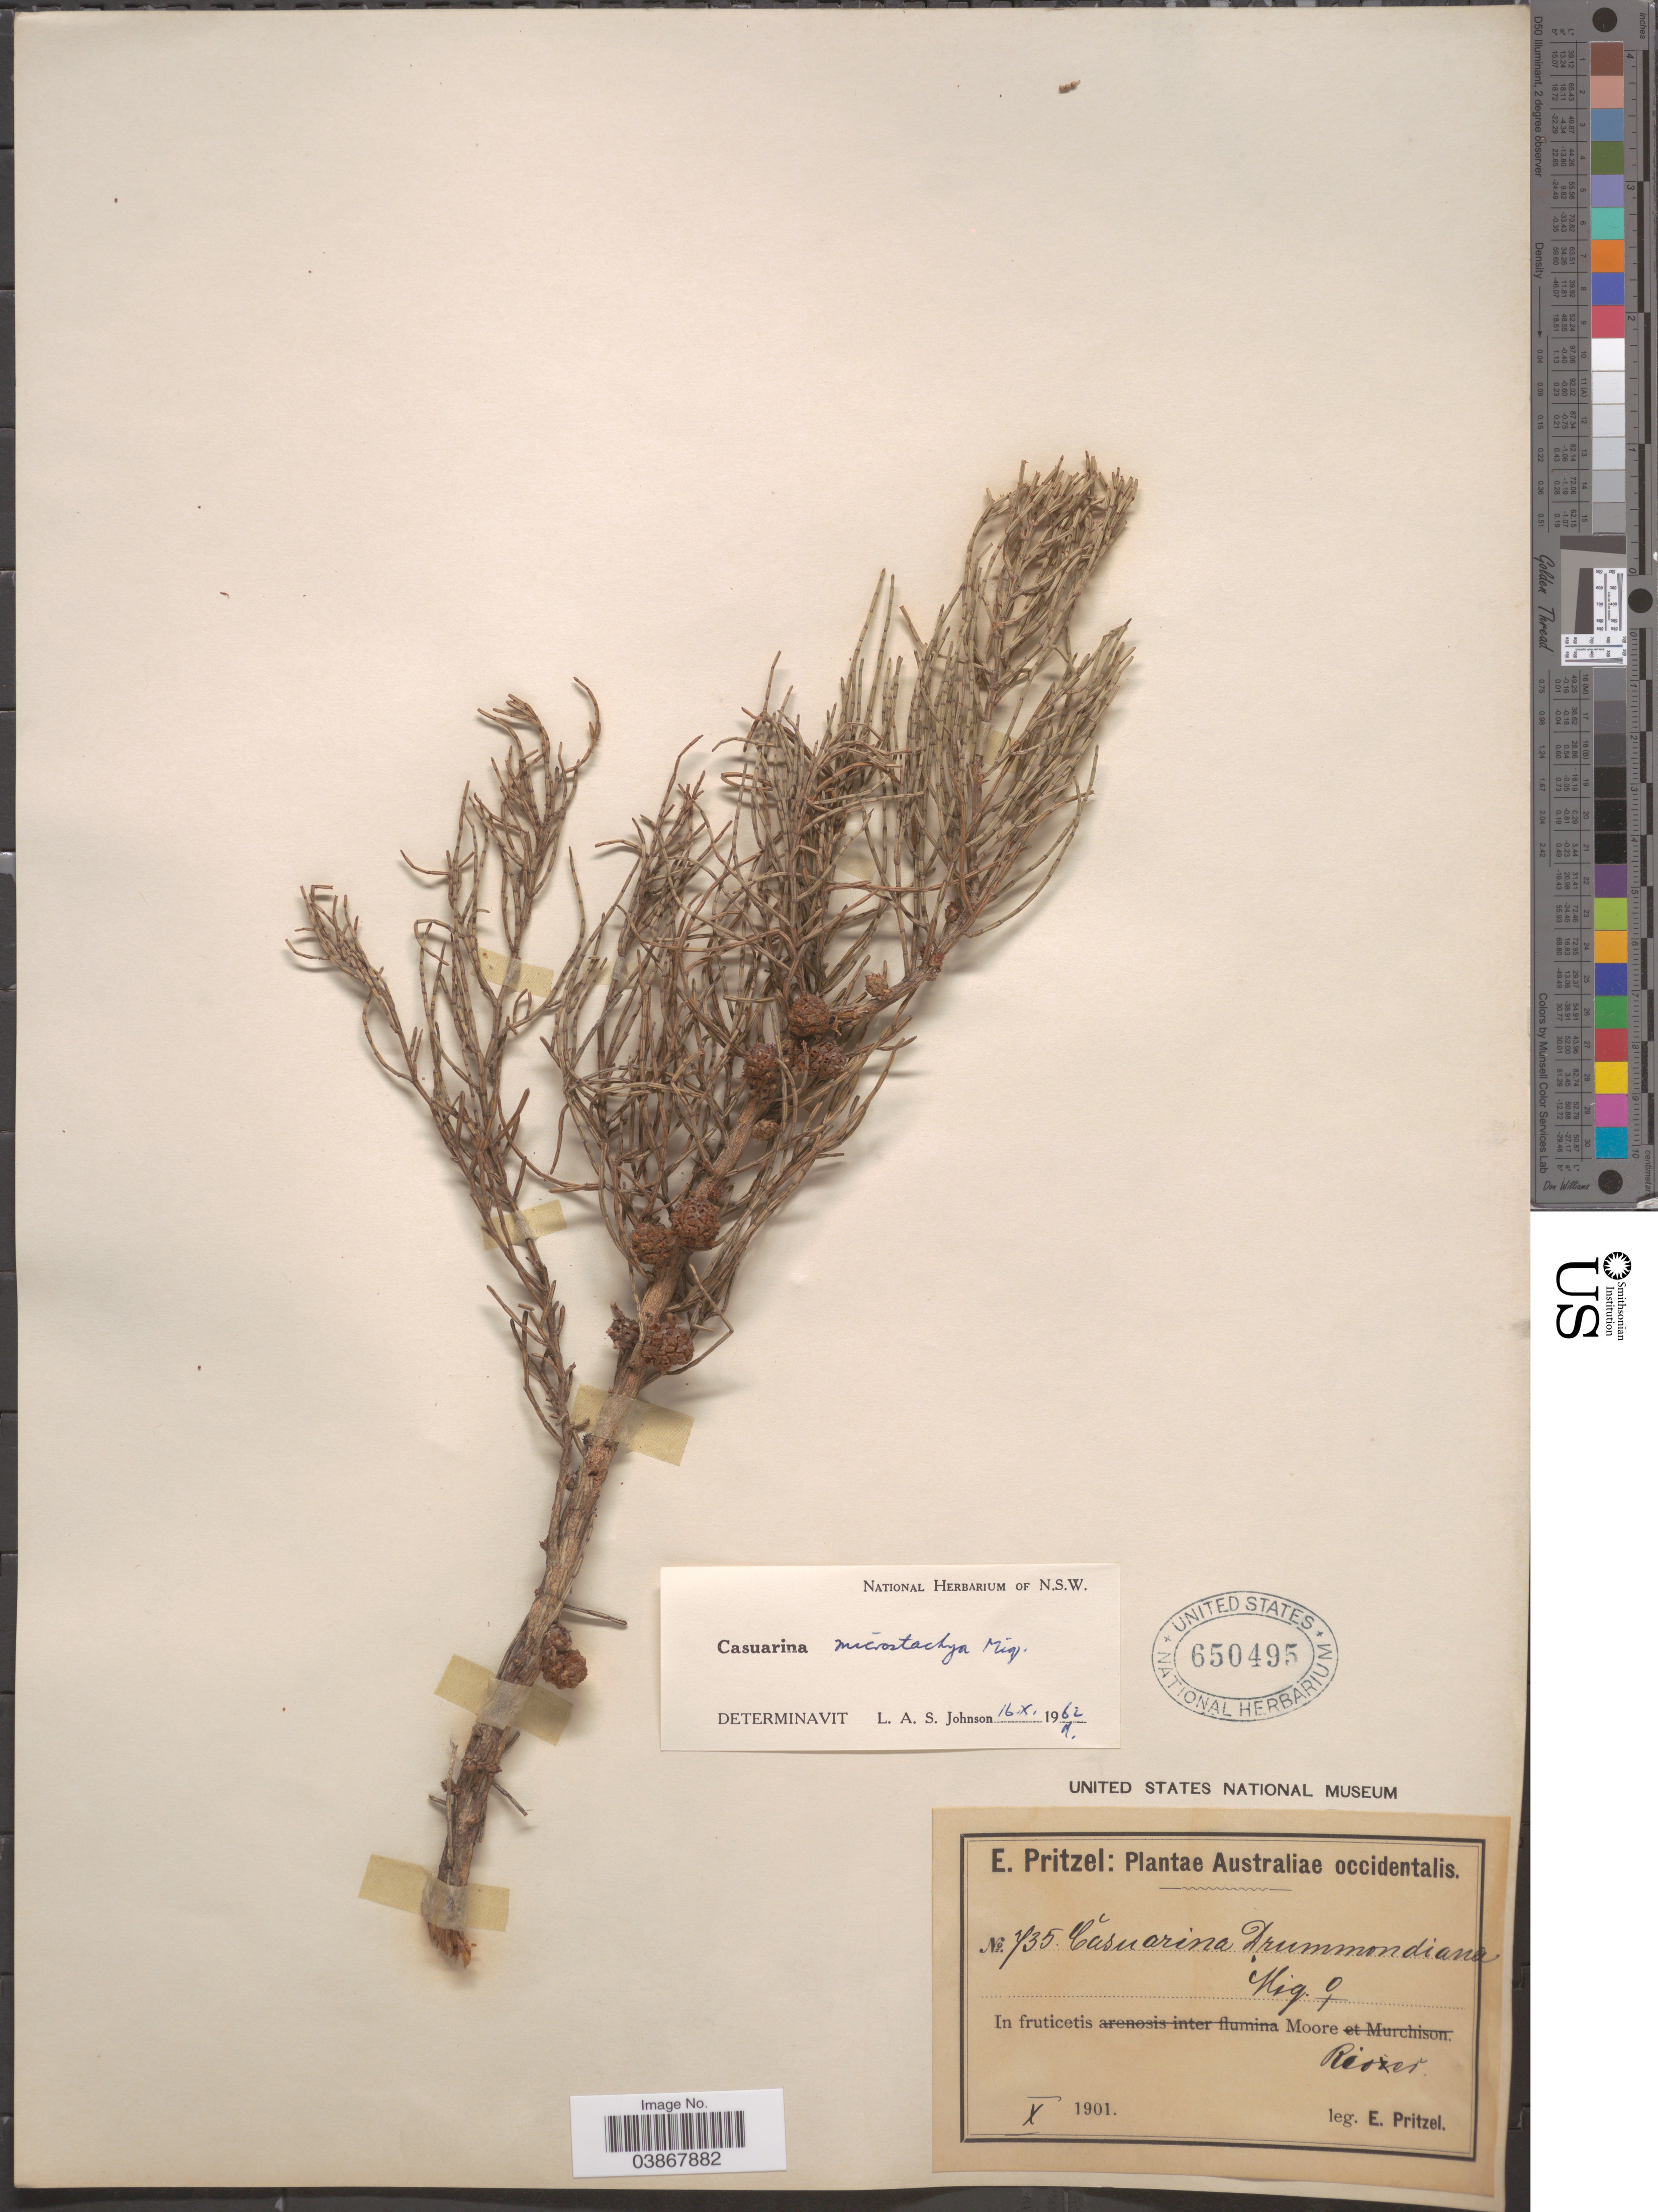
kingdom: Plantae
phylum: Tracheophyta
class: Magnoliopsida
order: Fagales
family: Casuarinaceae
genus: Casuarina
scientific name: Casuarina microstachya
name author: Miq.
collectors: E. G. Pritzel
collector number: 735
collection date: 1901-10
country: Australia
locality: Australiae occidentalis. In fruticetis Moore River.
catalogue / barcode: US 650495